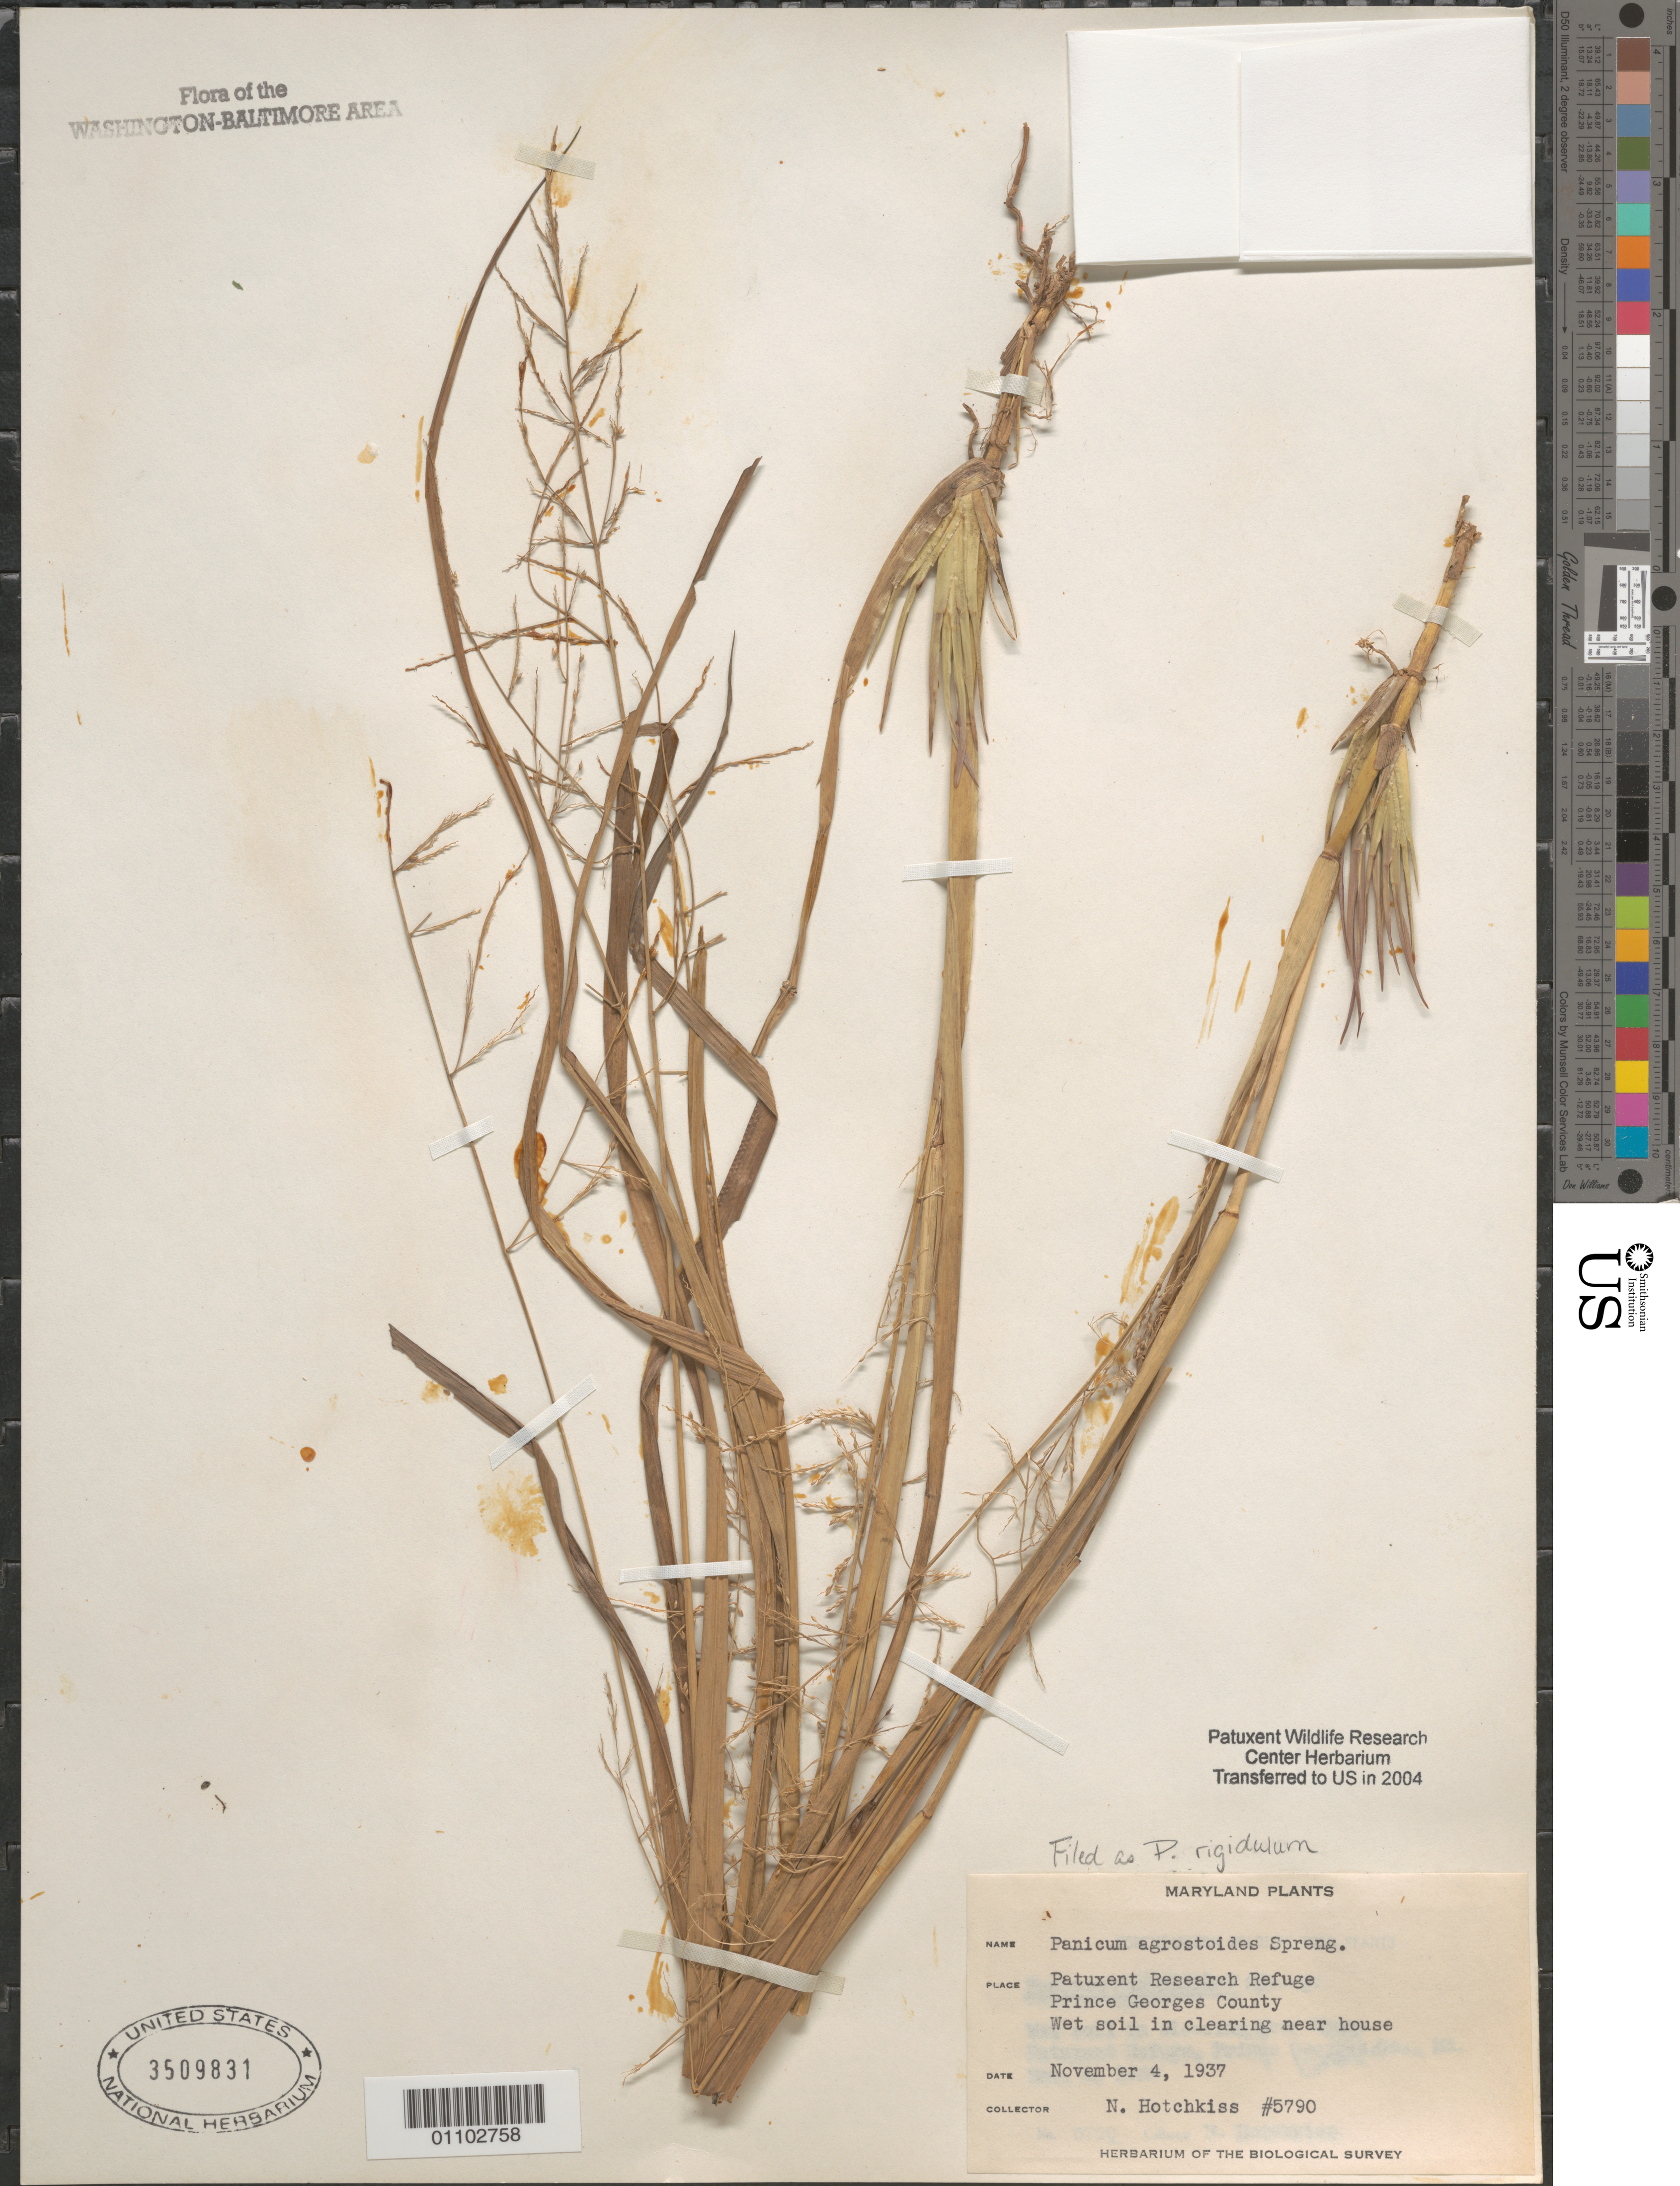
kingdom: Plantae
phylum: Tracheophyta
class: Liliopsida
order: Poales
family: Poaceae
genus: Coleataenia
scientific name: Coleataenia rigidula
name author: (Bosc ex Nees) LeBlond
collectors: N. Hotchkiss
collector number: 5790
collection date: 1937-11-04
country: United States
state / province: Maryland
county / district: Prince George's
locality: Patuxent Research Refuge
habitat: Wet soil in clearing near house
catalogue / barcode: US 3509831